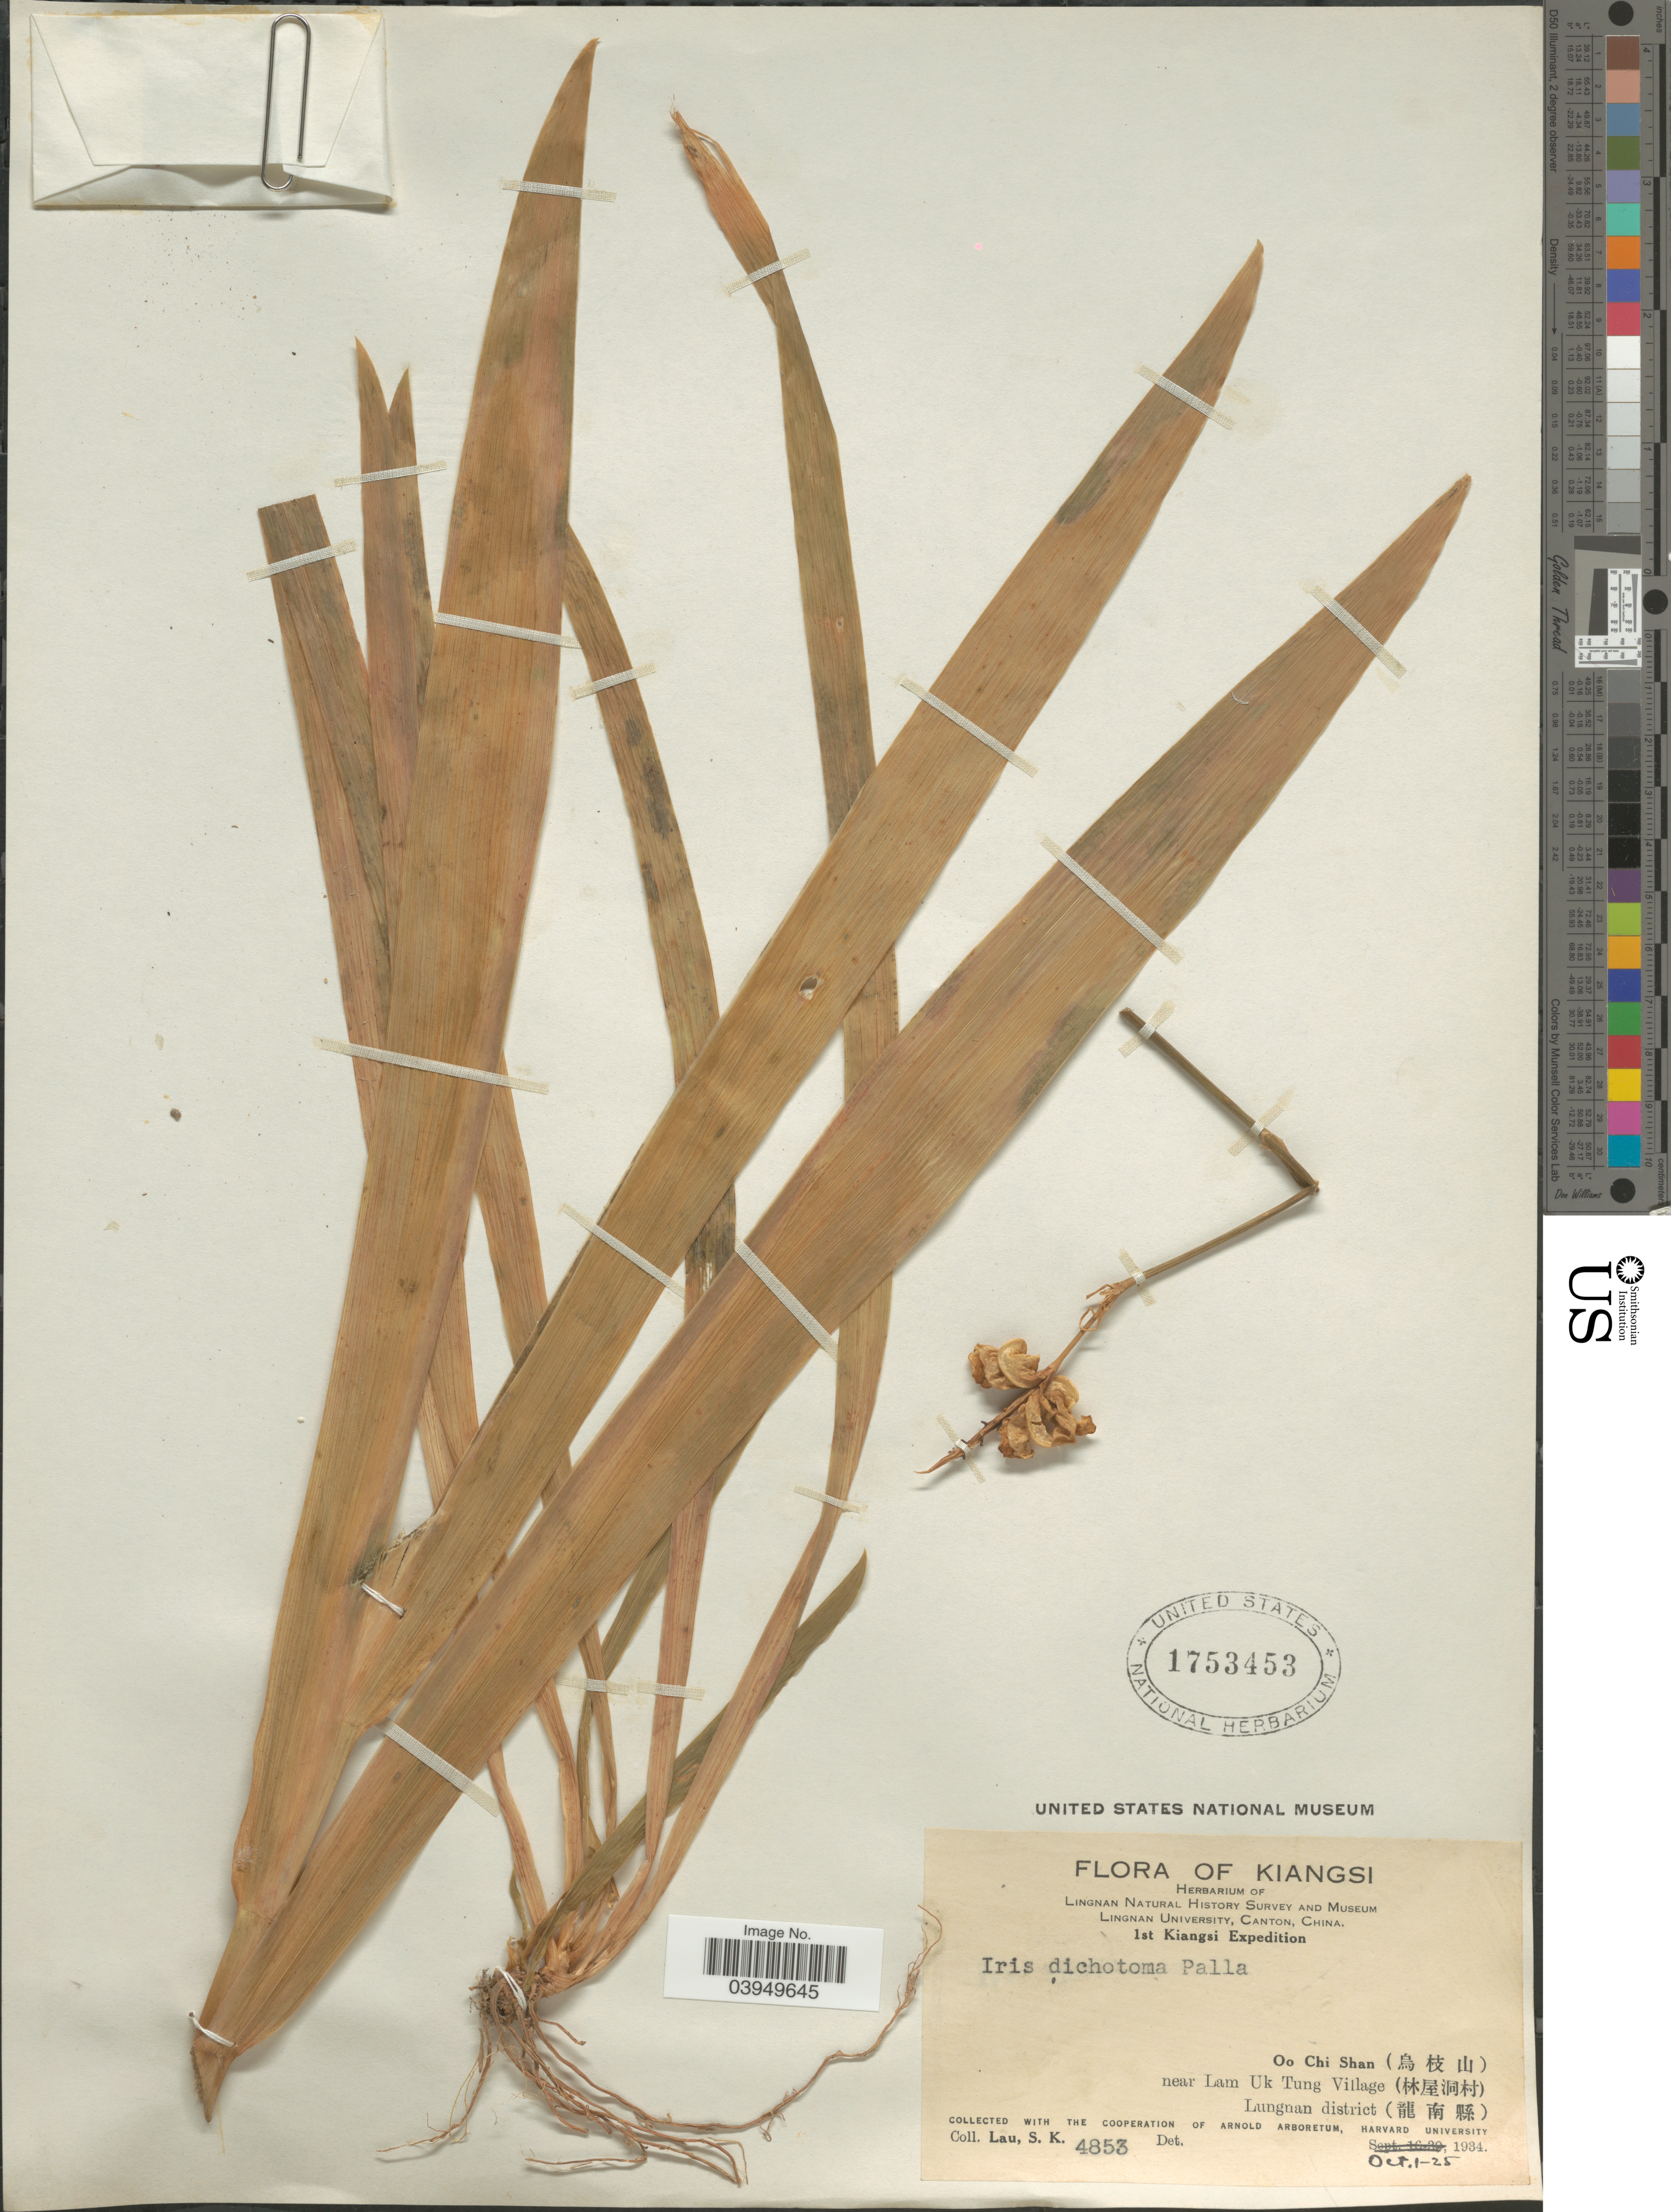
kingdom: Plantae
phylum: Tracheophyta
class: Liliopsida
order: Asparagales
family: Iridaceae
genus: Iris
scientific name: Iris dichotoma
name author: Pall.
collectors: S. K. Lau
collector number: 4853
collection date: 1934-10-01/1934-10-25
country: China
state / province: Jiangxi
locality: Kiangsi. Oo Chi Shan (X) near Lam Uk Tung Village (X). Lungnan district (X).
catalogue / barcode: US 1753453